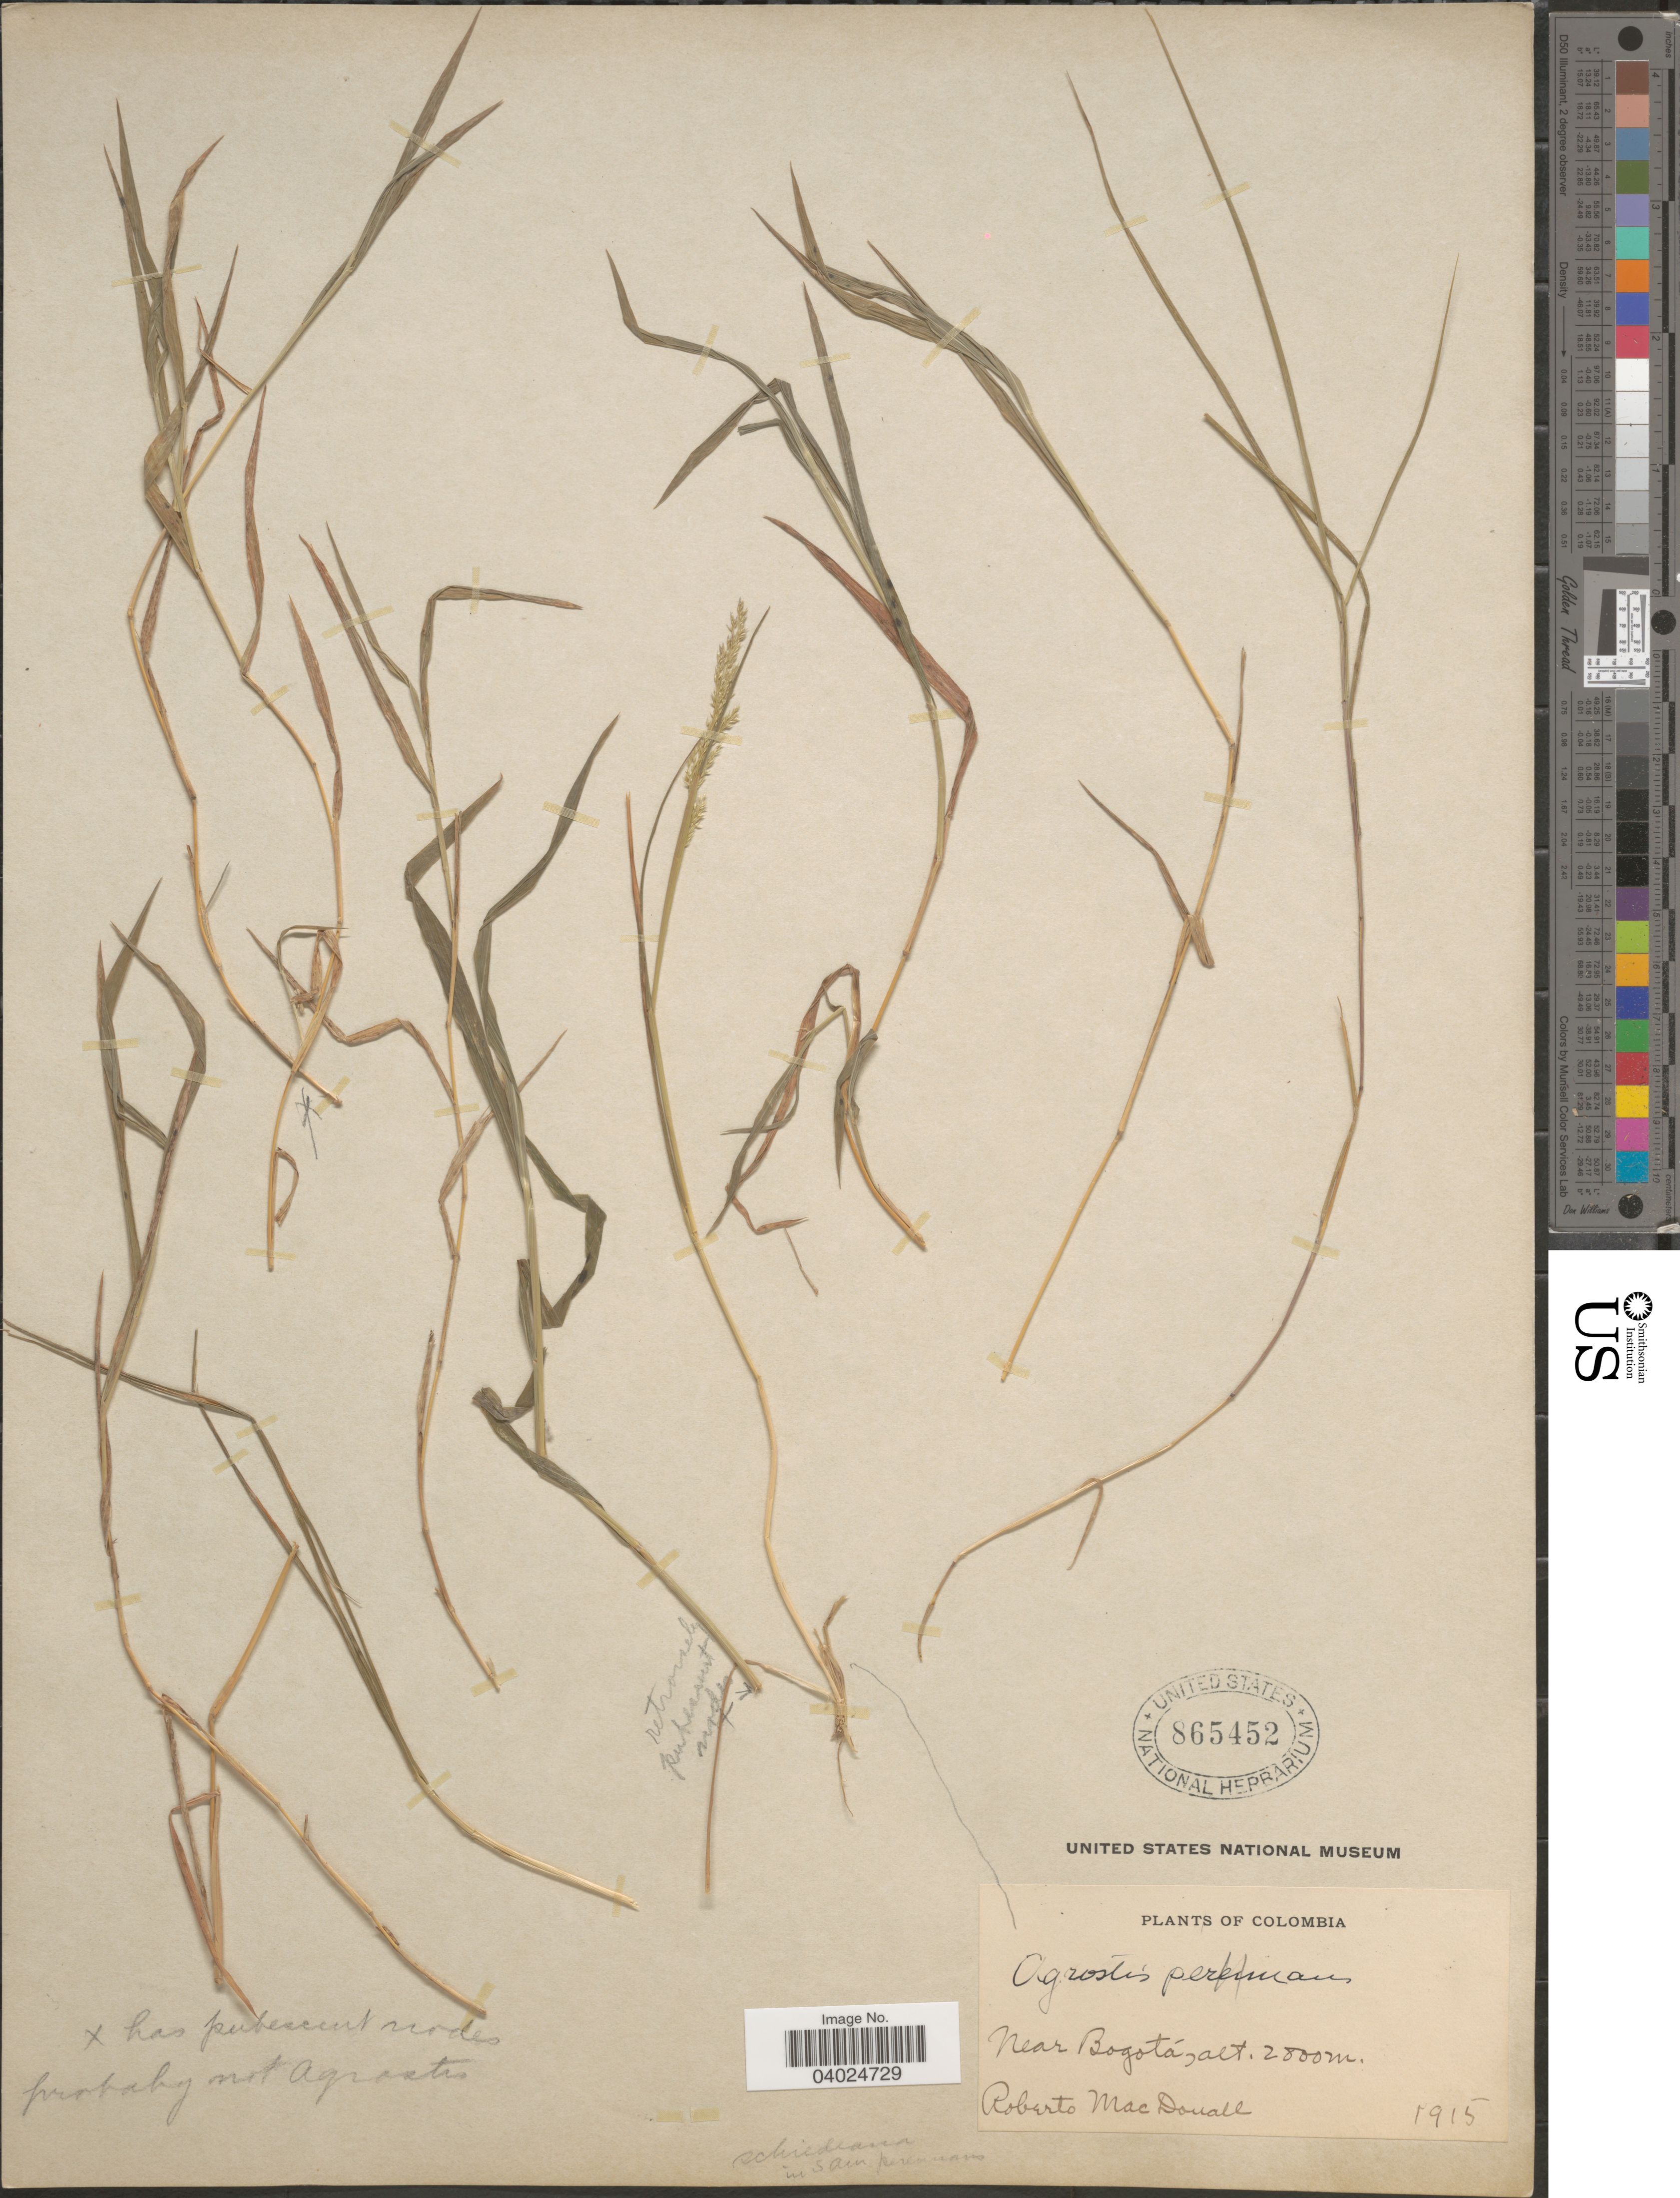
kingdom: Plantae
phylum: Tracheophyta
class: Liliopsida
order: Poales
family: Poaceae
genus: Agrostis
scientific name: Agrostis stolonifera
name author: L.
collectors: R. Macdonall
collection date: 1915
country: Colombia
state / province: Bogota D.C.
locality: Near Bogotá.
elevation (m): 2800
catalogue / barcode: US 865452